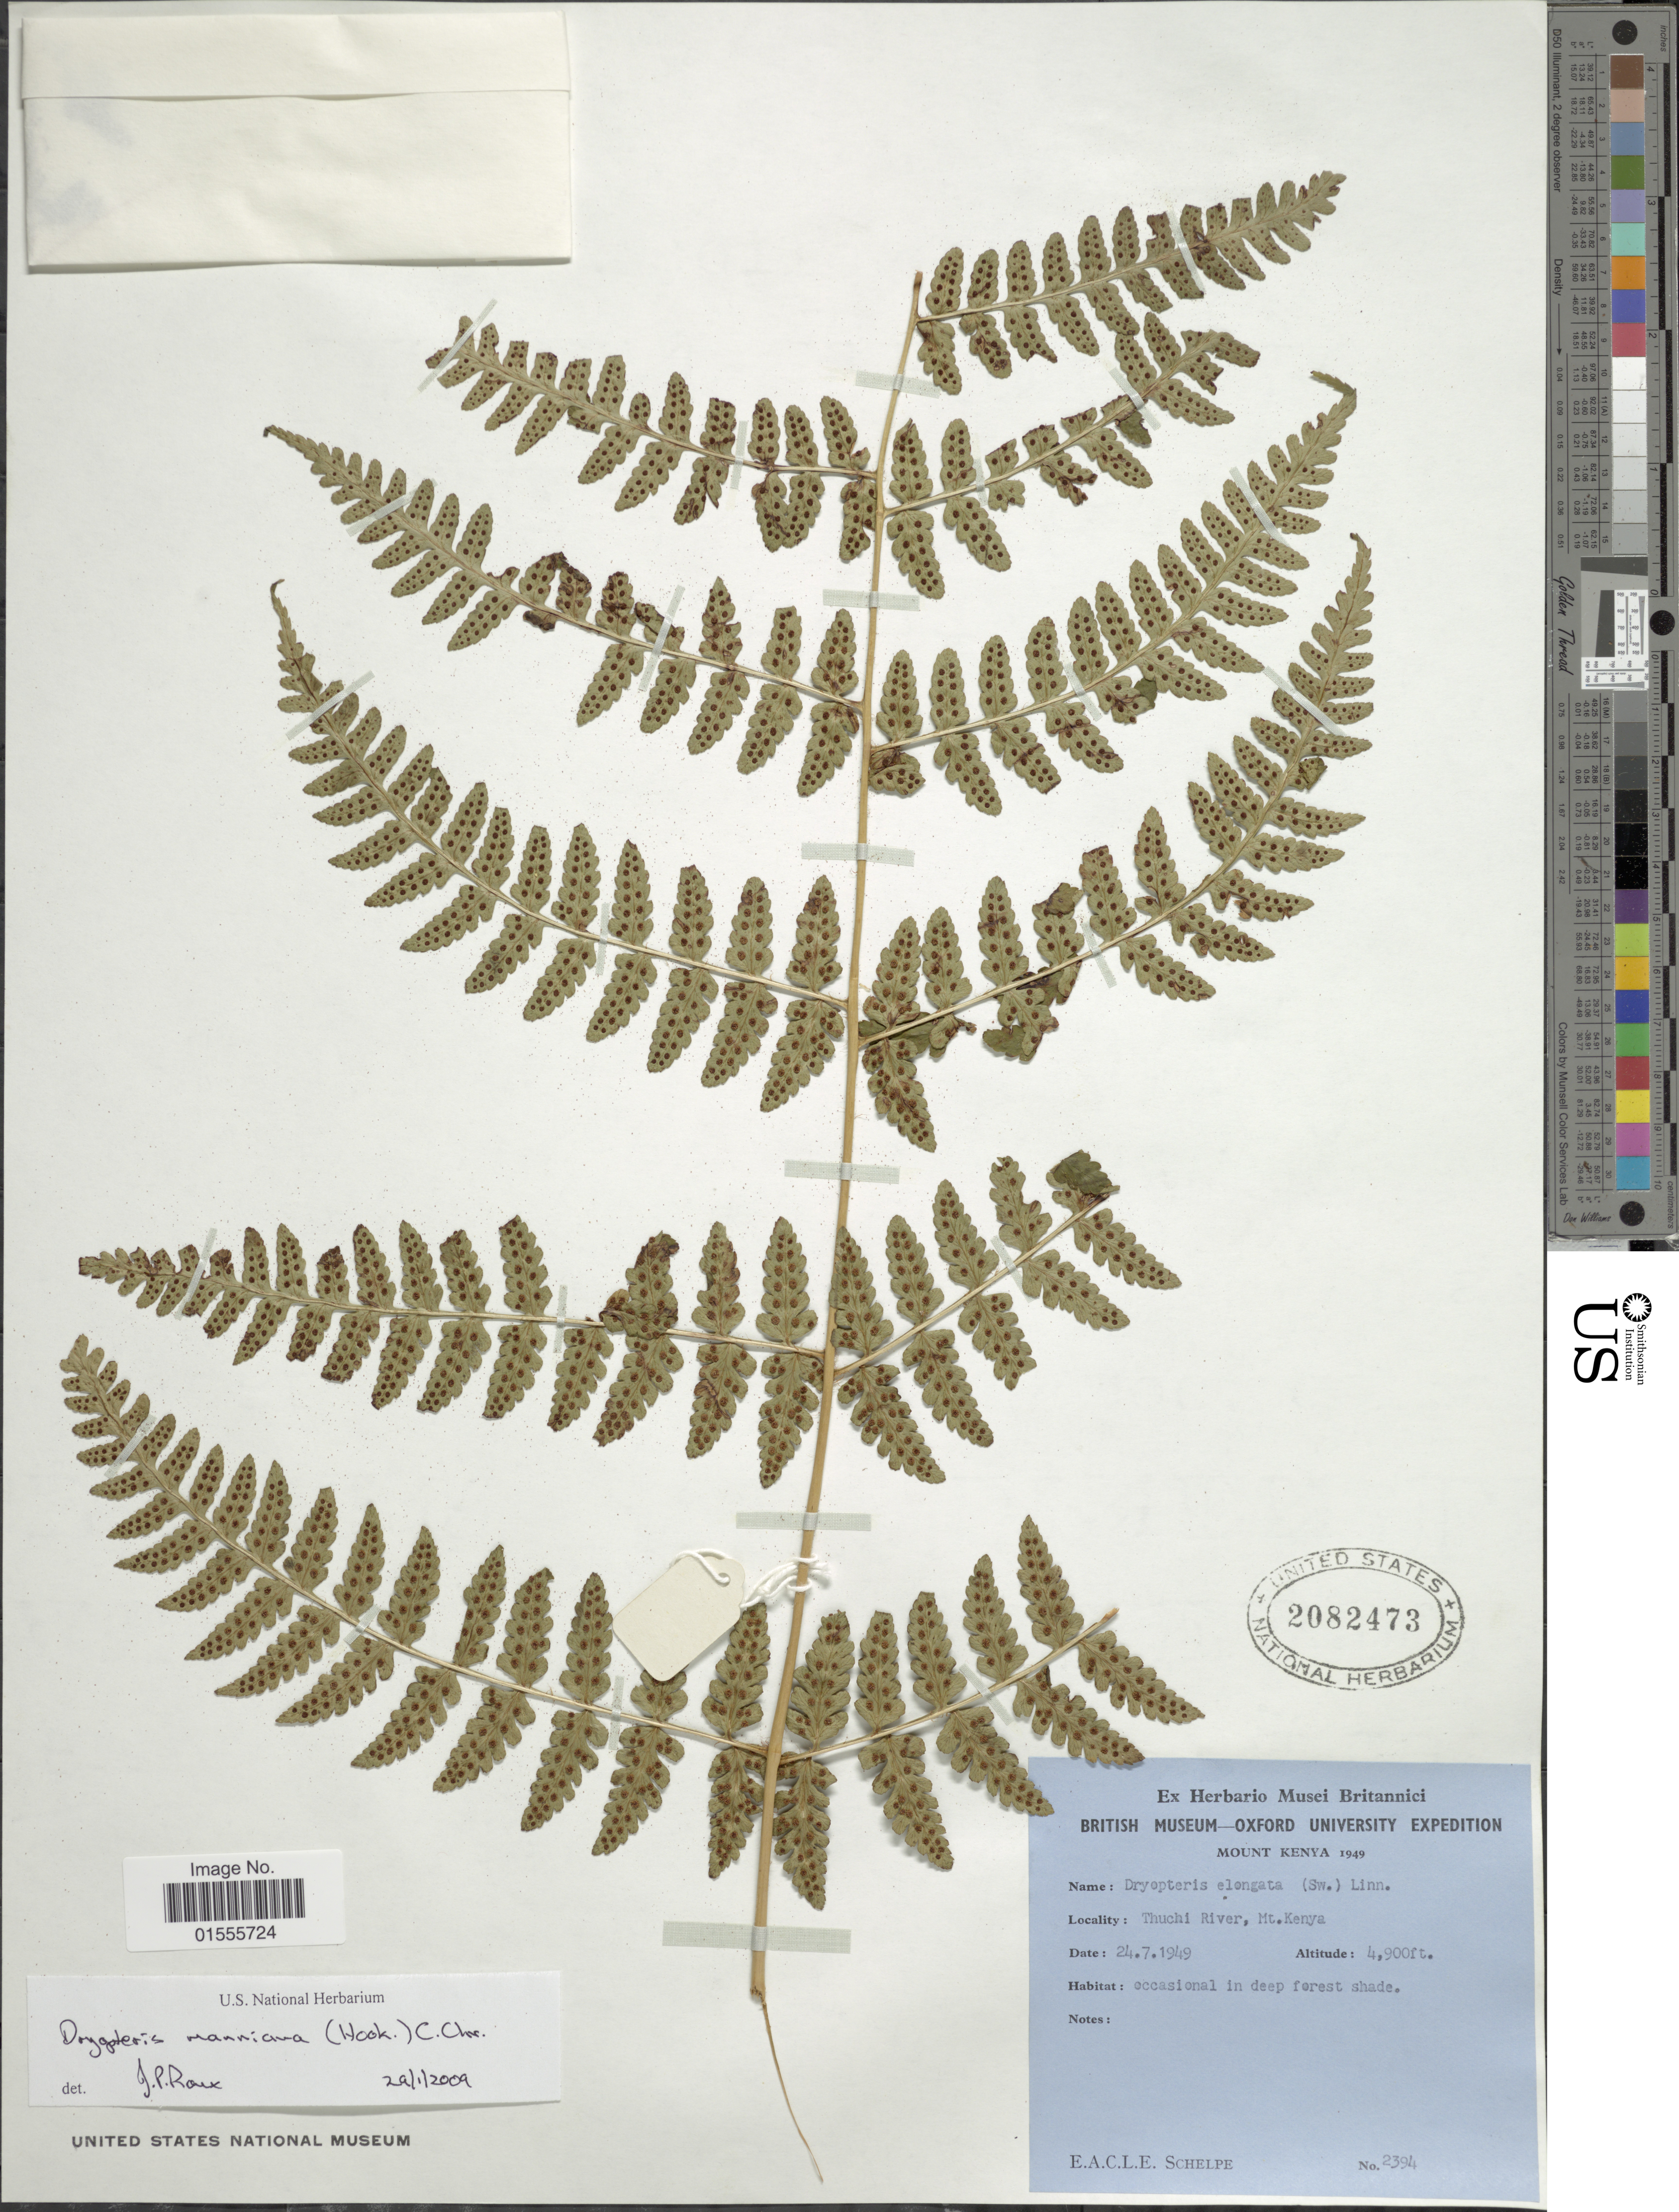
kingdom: Plantae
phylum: Tracheophyta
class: Polypodiopsida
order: Polypodiales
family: Dryopteridaceae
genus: Dryopteris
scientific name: Dryopteris manniana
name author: (Hook.) C. Chr.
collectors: E. A. C. L. E. Schelpe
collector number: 2394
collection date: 1949-07-24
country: Kenya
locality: Thuchi River, Mt Kenya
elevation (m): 1494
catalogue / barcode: US 2082473